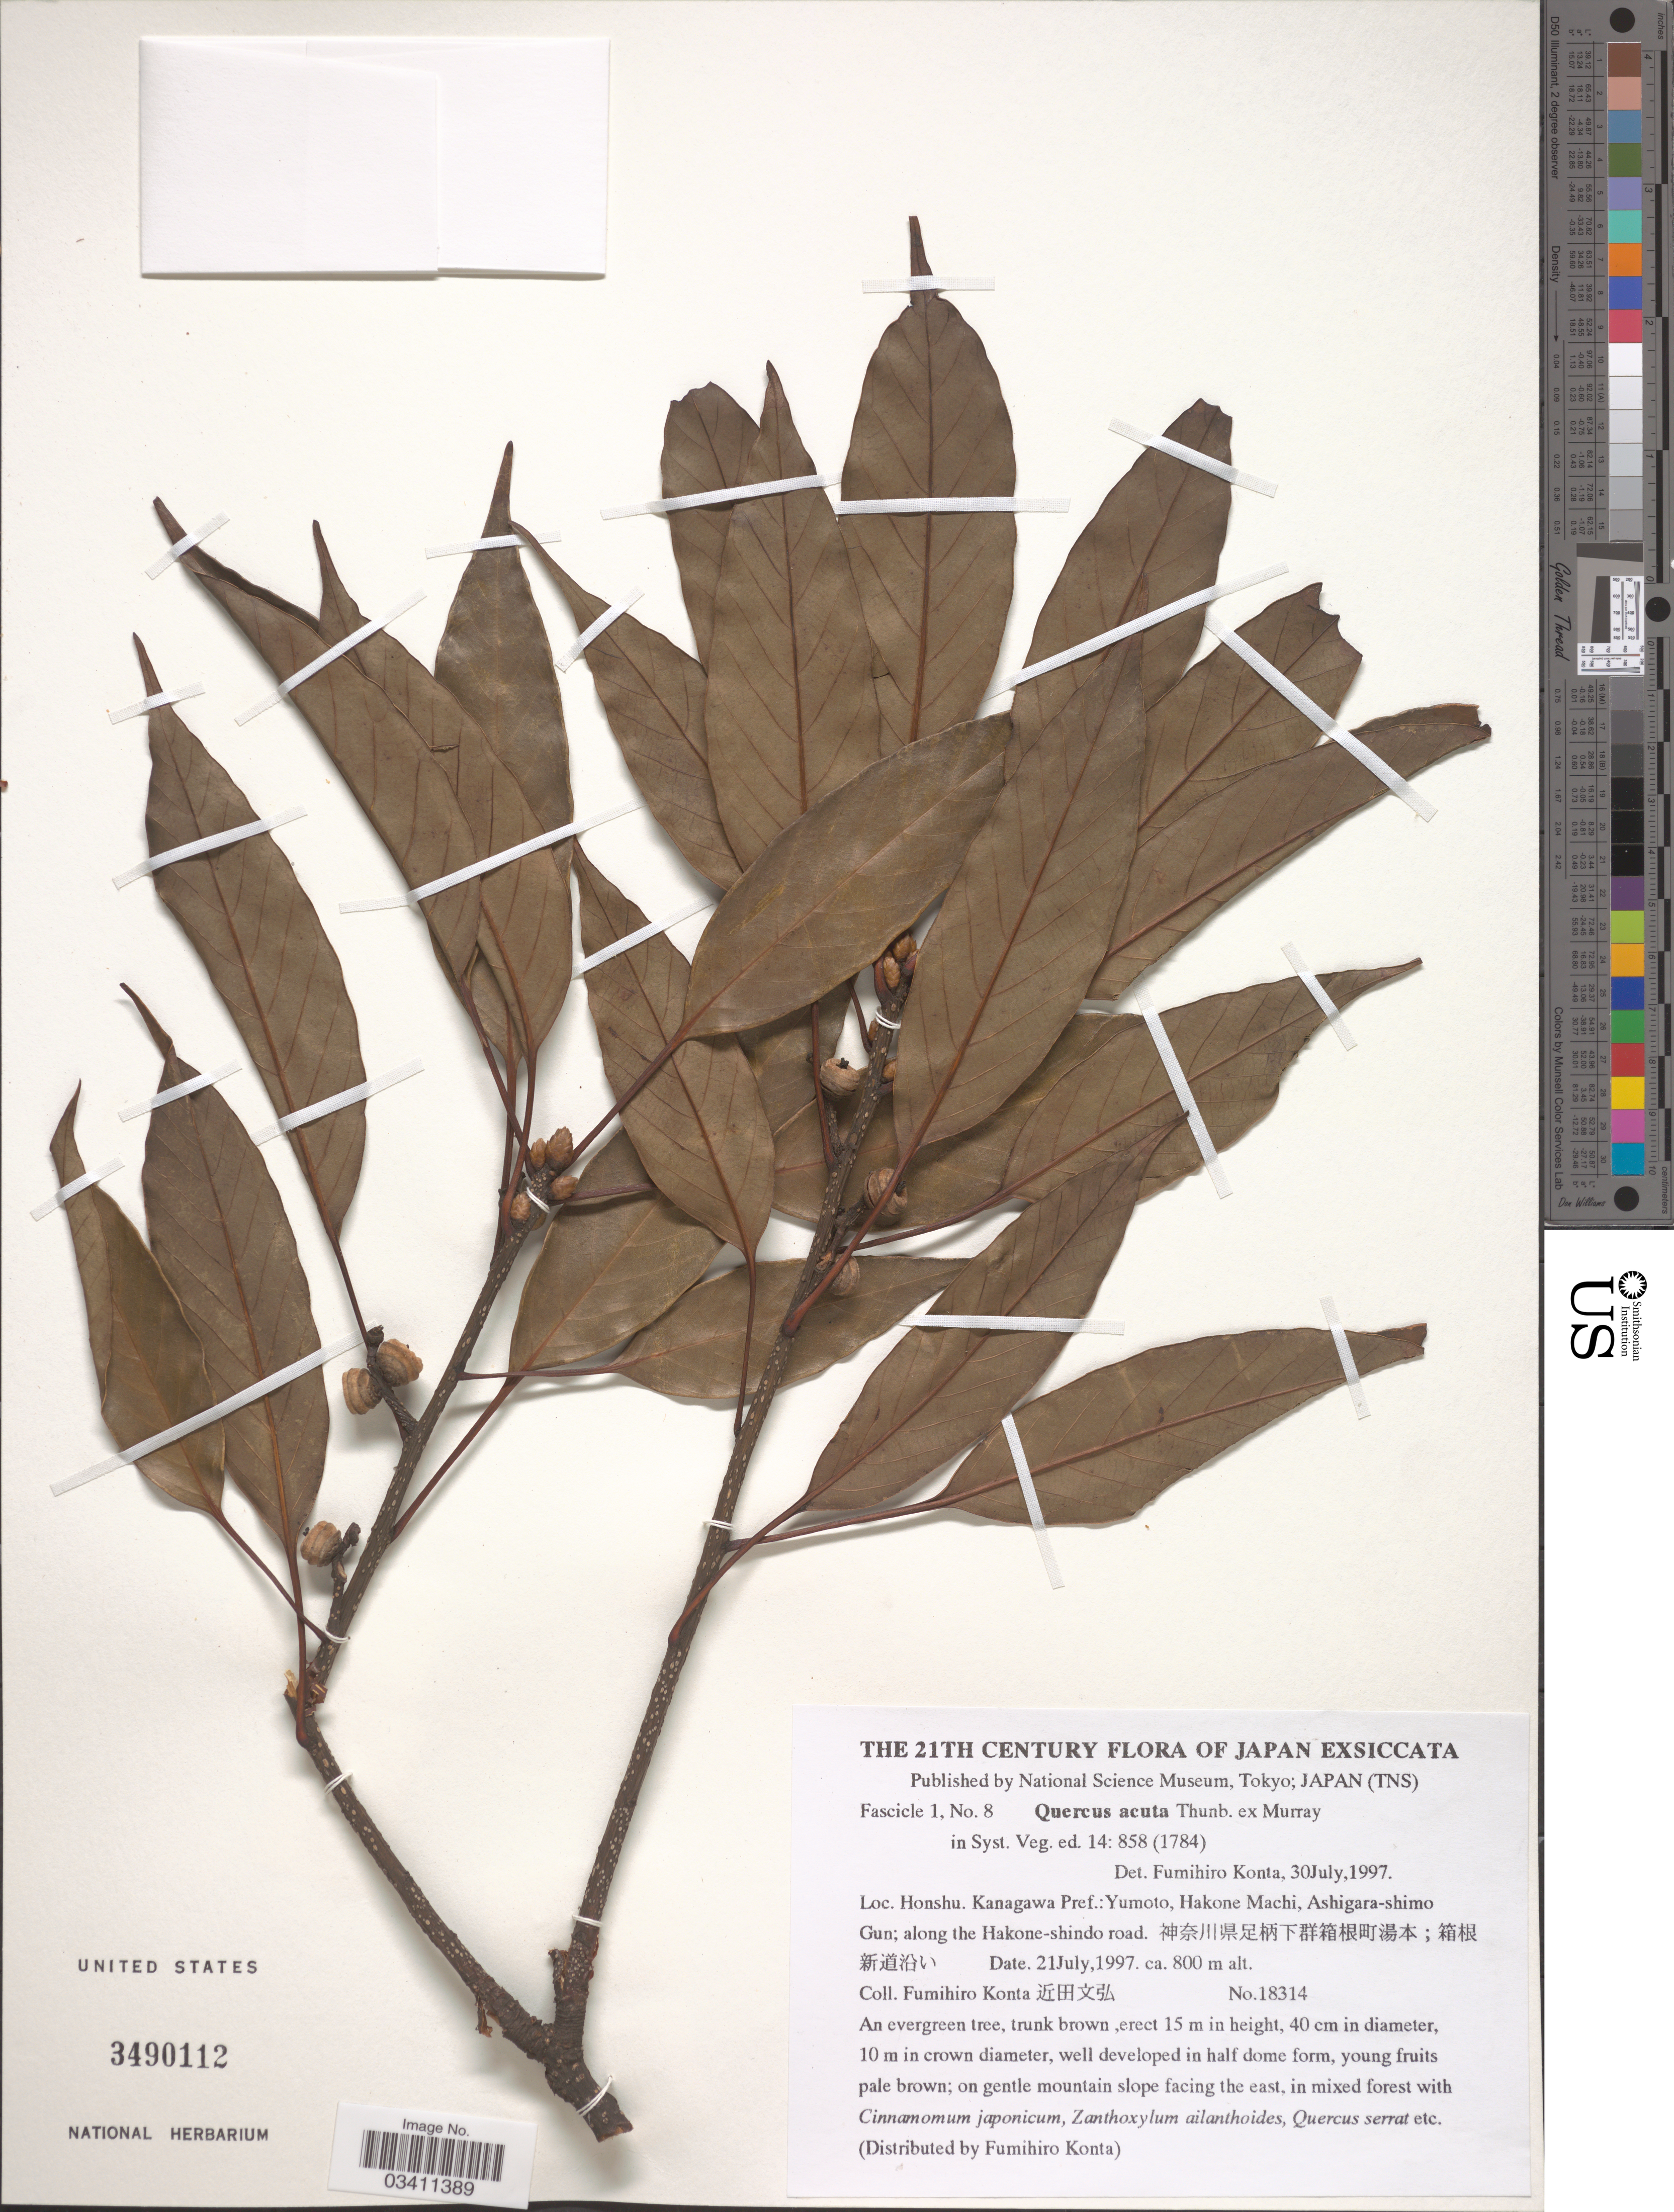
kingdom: Plantae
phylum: Tracheophyta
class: Magnoliopsida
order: Fagales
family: Fagaceae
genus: Quercus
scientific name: Quercus acuta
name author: Thunb.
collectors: F. Konta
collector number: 18314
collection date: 1997-07-21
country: Japan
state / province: Kanagawa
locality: Honshu. Kanagawa Pref.: Yumoto, Hakone Machi, Ashigara-shimo Gun; along the Hakone-shindo road. X;X.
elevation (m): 800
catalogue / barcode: US 3490112